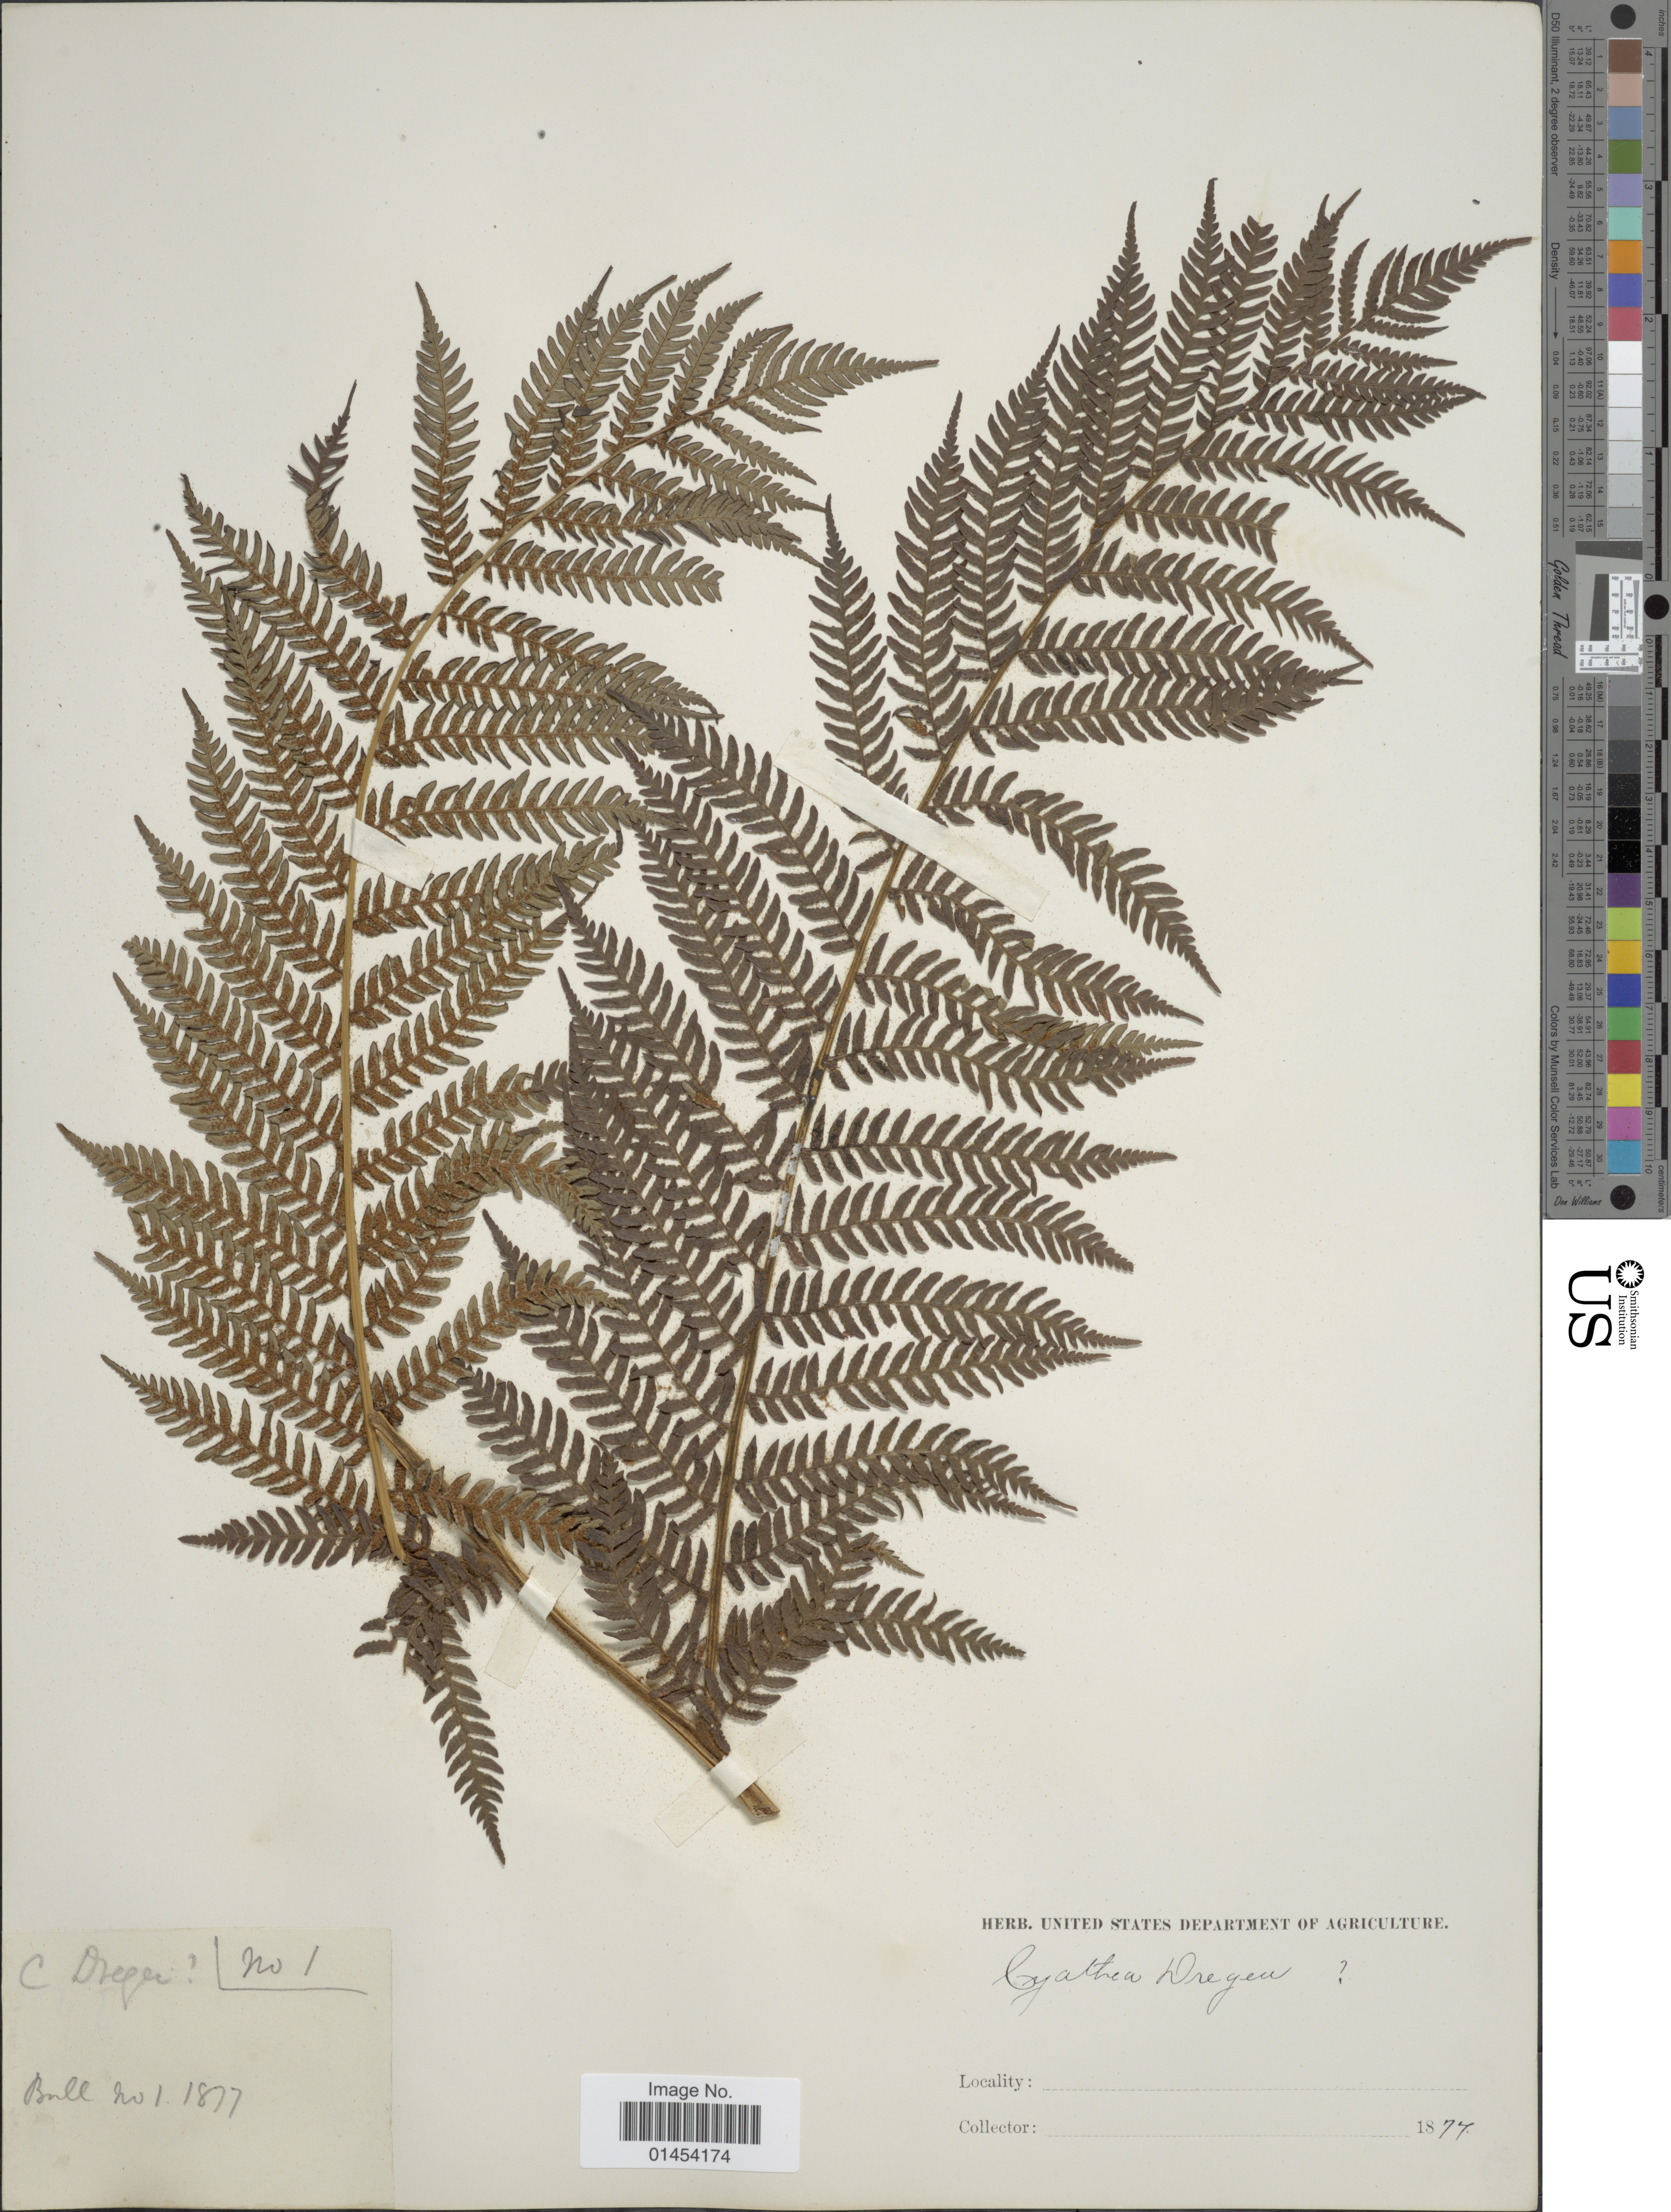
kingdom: Plantae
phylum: Tracheophyta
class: Polypodiopsida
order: Cyatheales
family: Cyatheaceae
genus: Cyathea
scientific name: Cyathea dregei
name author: Kunze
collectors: Bull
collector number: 1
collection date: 1877